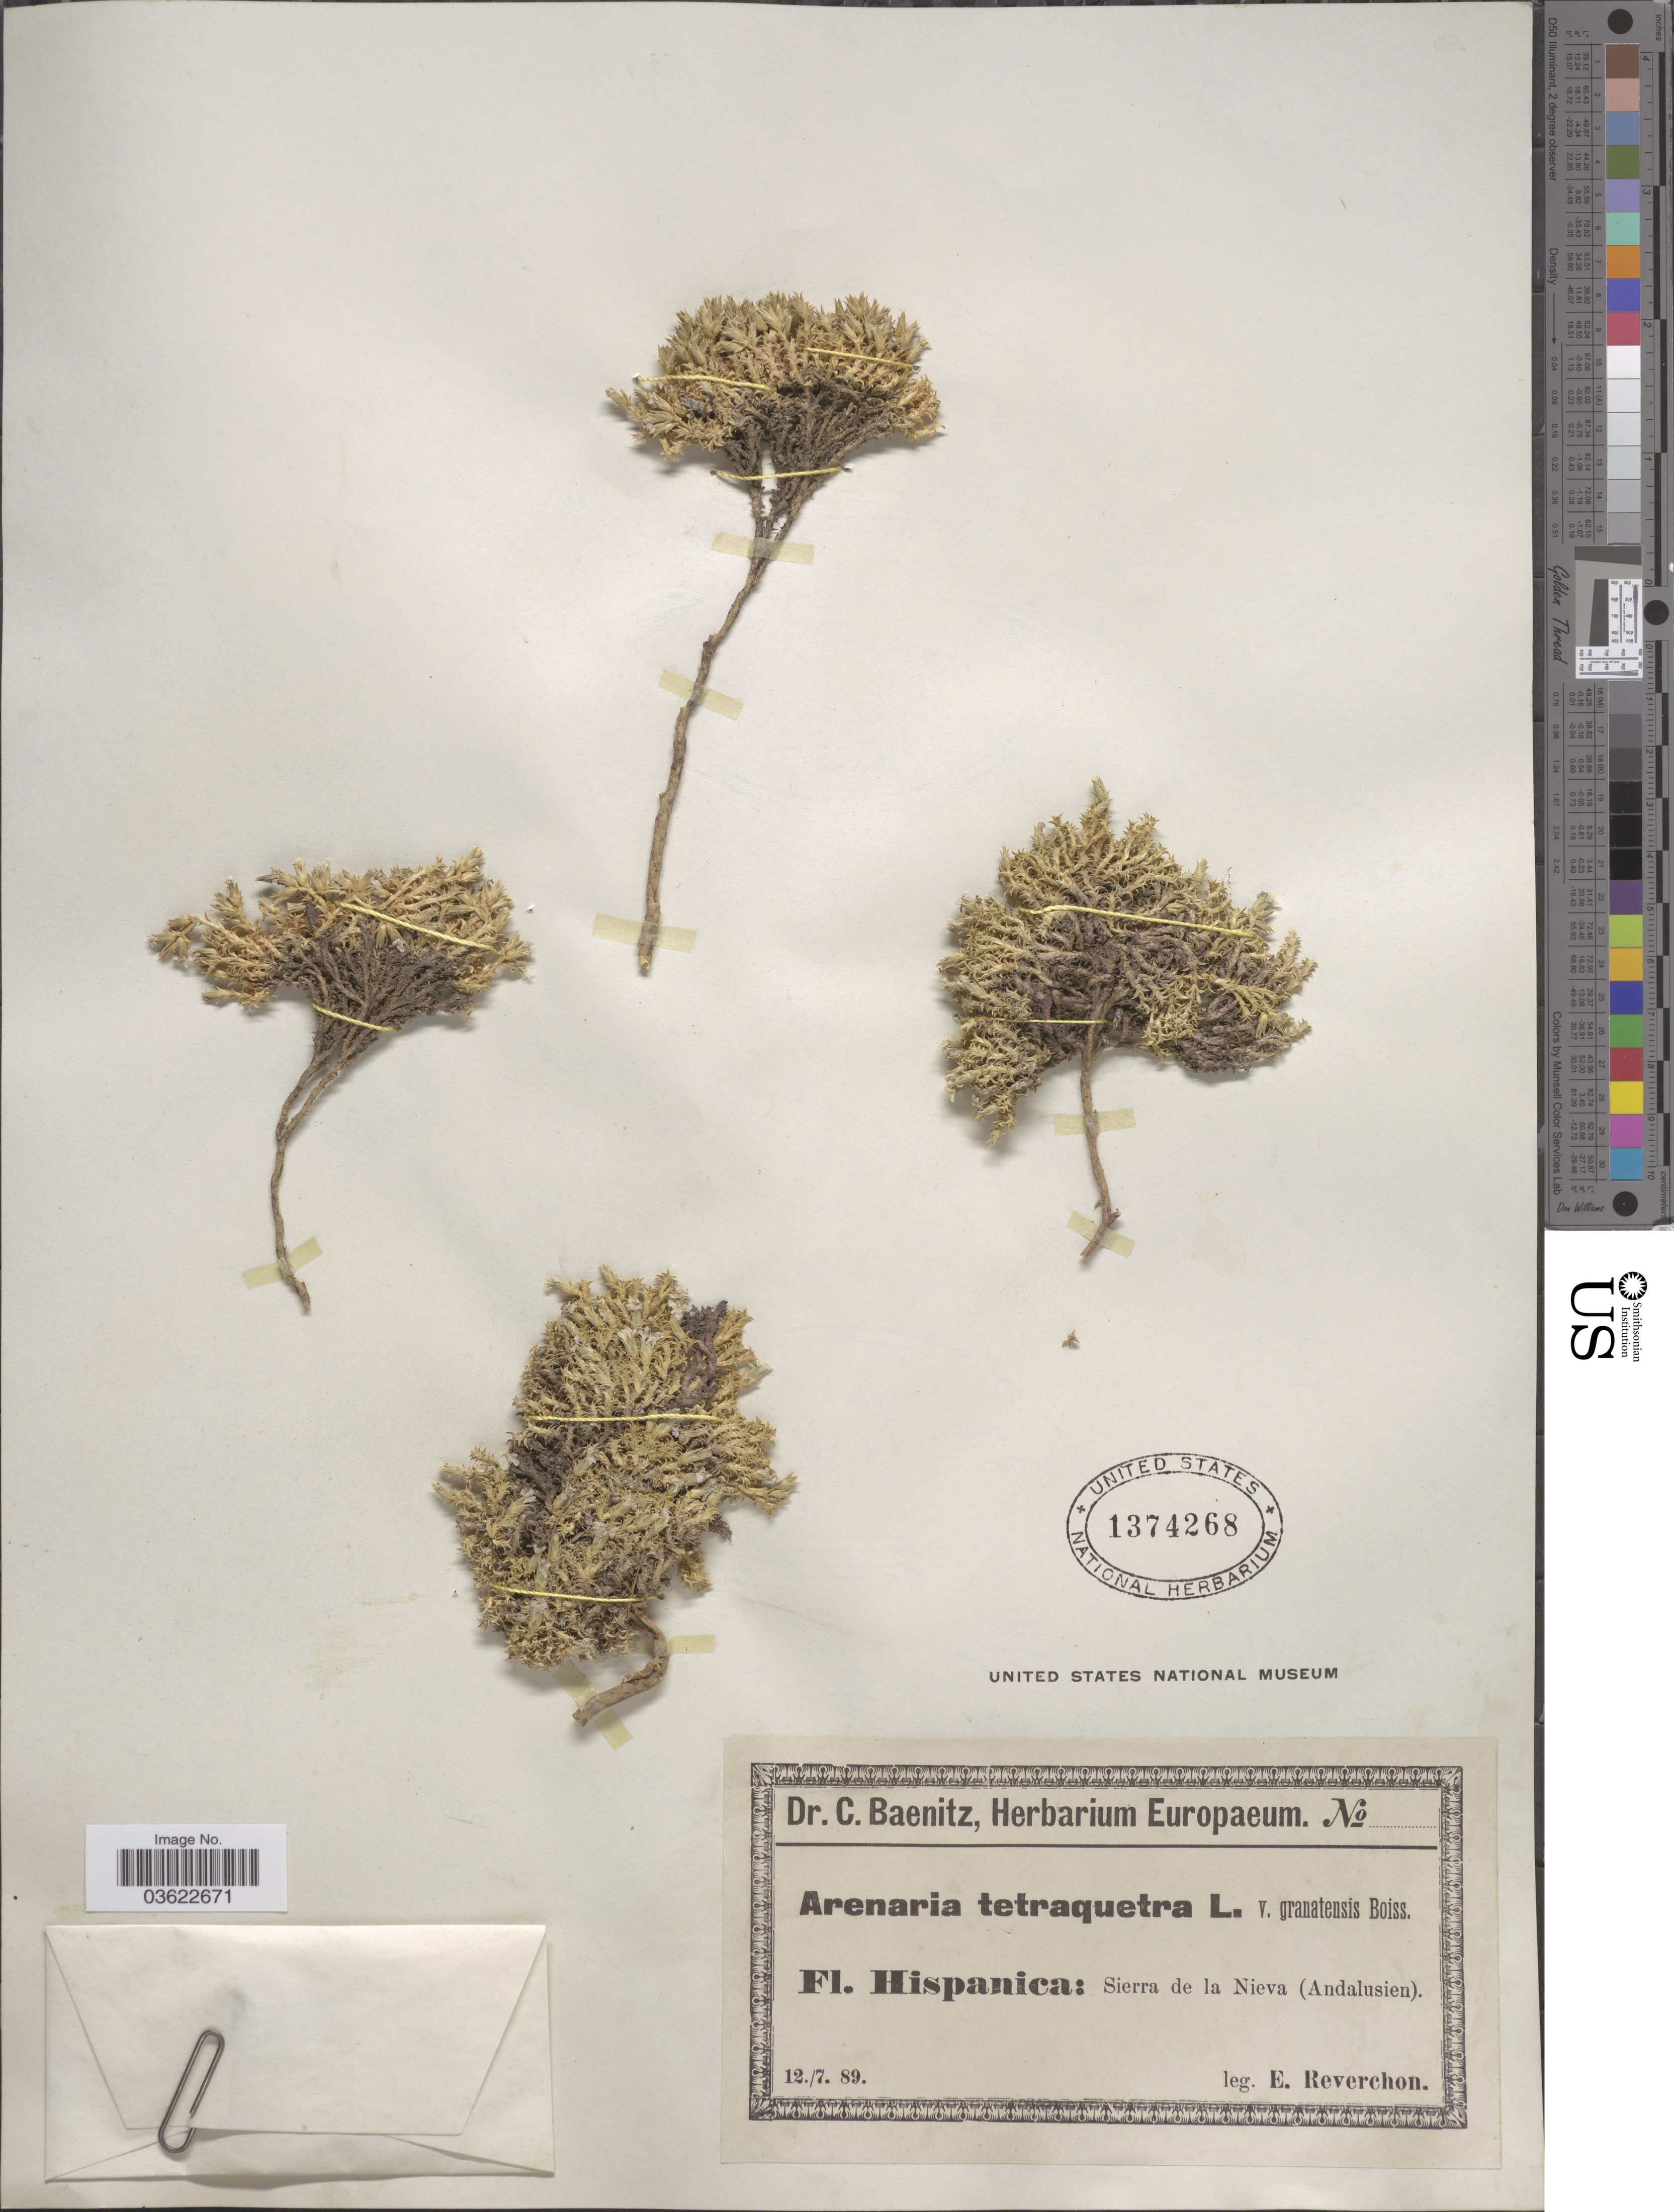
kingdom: Plantae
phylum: Tracheophyta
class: Magnoliopsida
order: Caryophyllales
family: Caryophyllaceae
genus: Arenaria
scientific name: Arenaria tetraquetra subsp. murcica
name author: (Font Quer) Favarger & G. Nieto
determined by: Strong, Mark T., (BOT), Smithsonian Institution - National Museum of Natural History (UNITED STATES)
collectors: E. Reverchon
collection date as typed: Transcribed d/m/y: 12/7/89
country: Spain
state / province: Andalucía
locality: Hispanica: Sierra de la Nieva (Andalusien).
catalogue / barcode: US 1374268